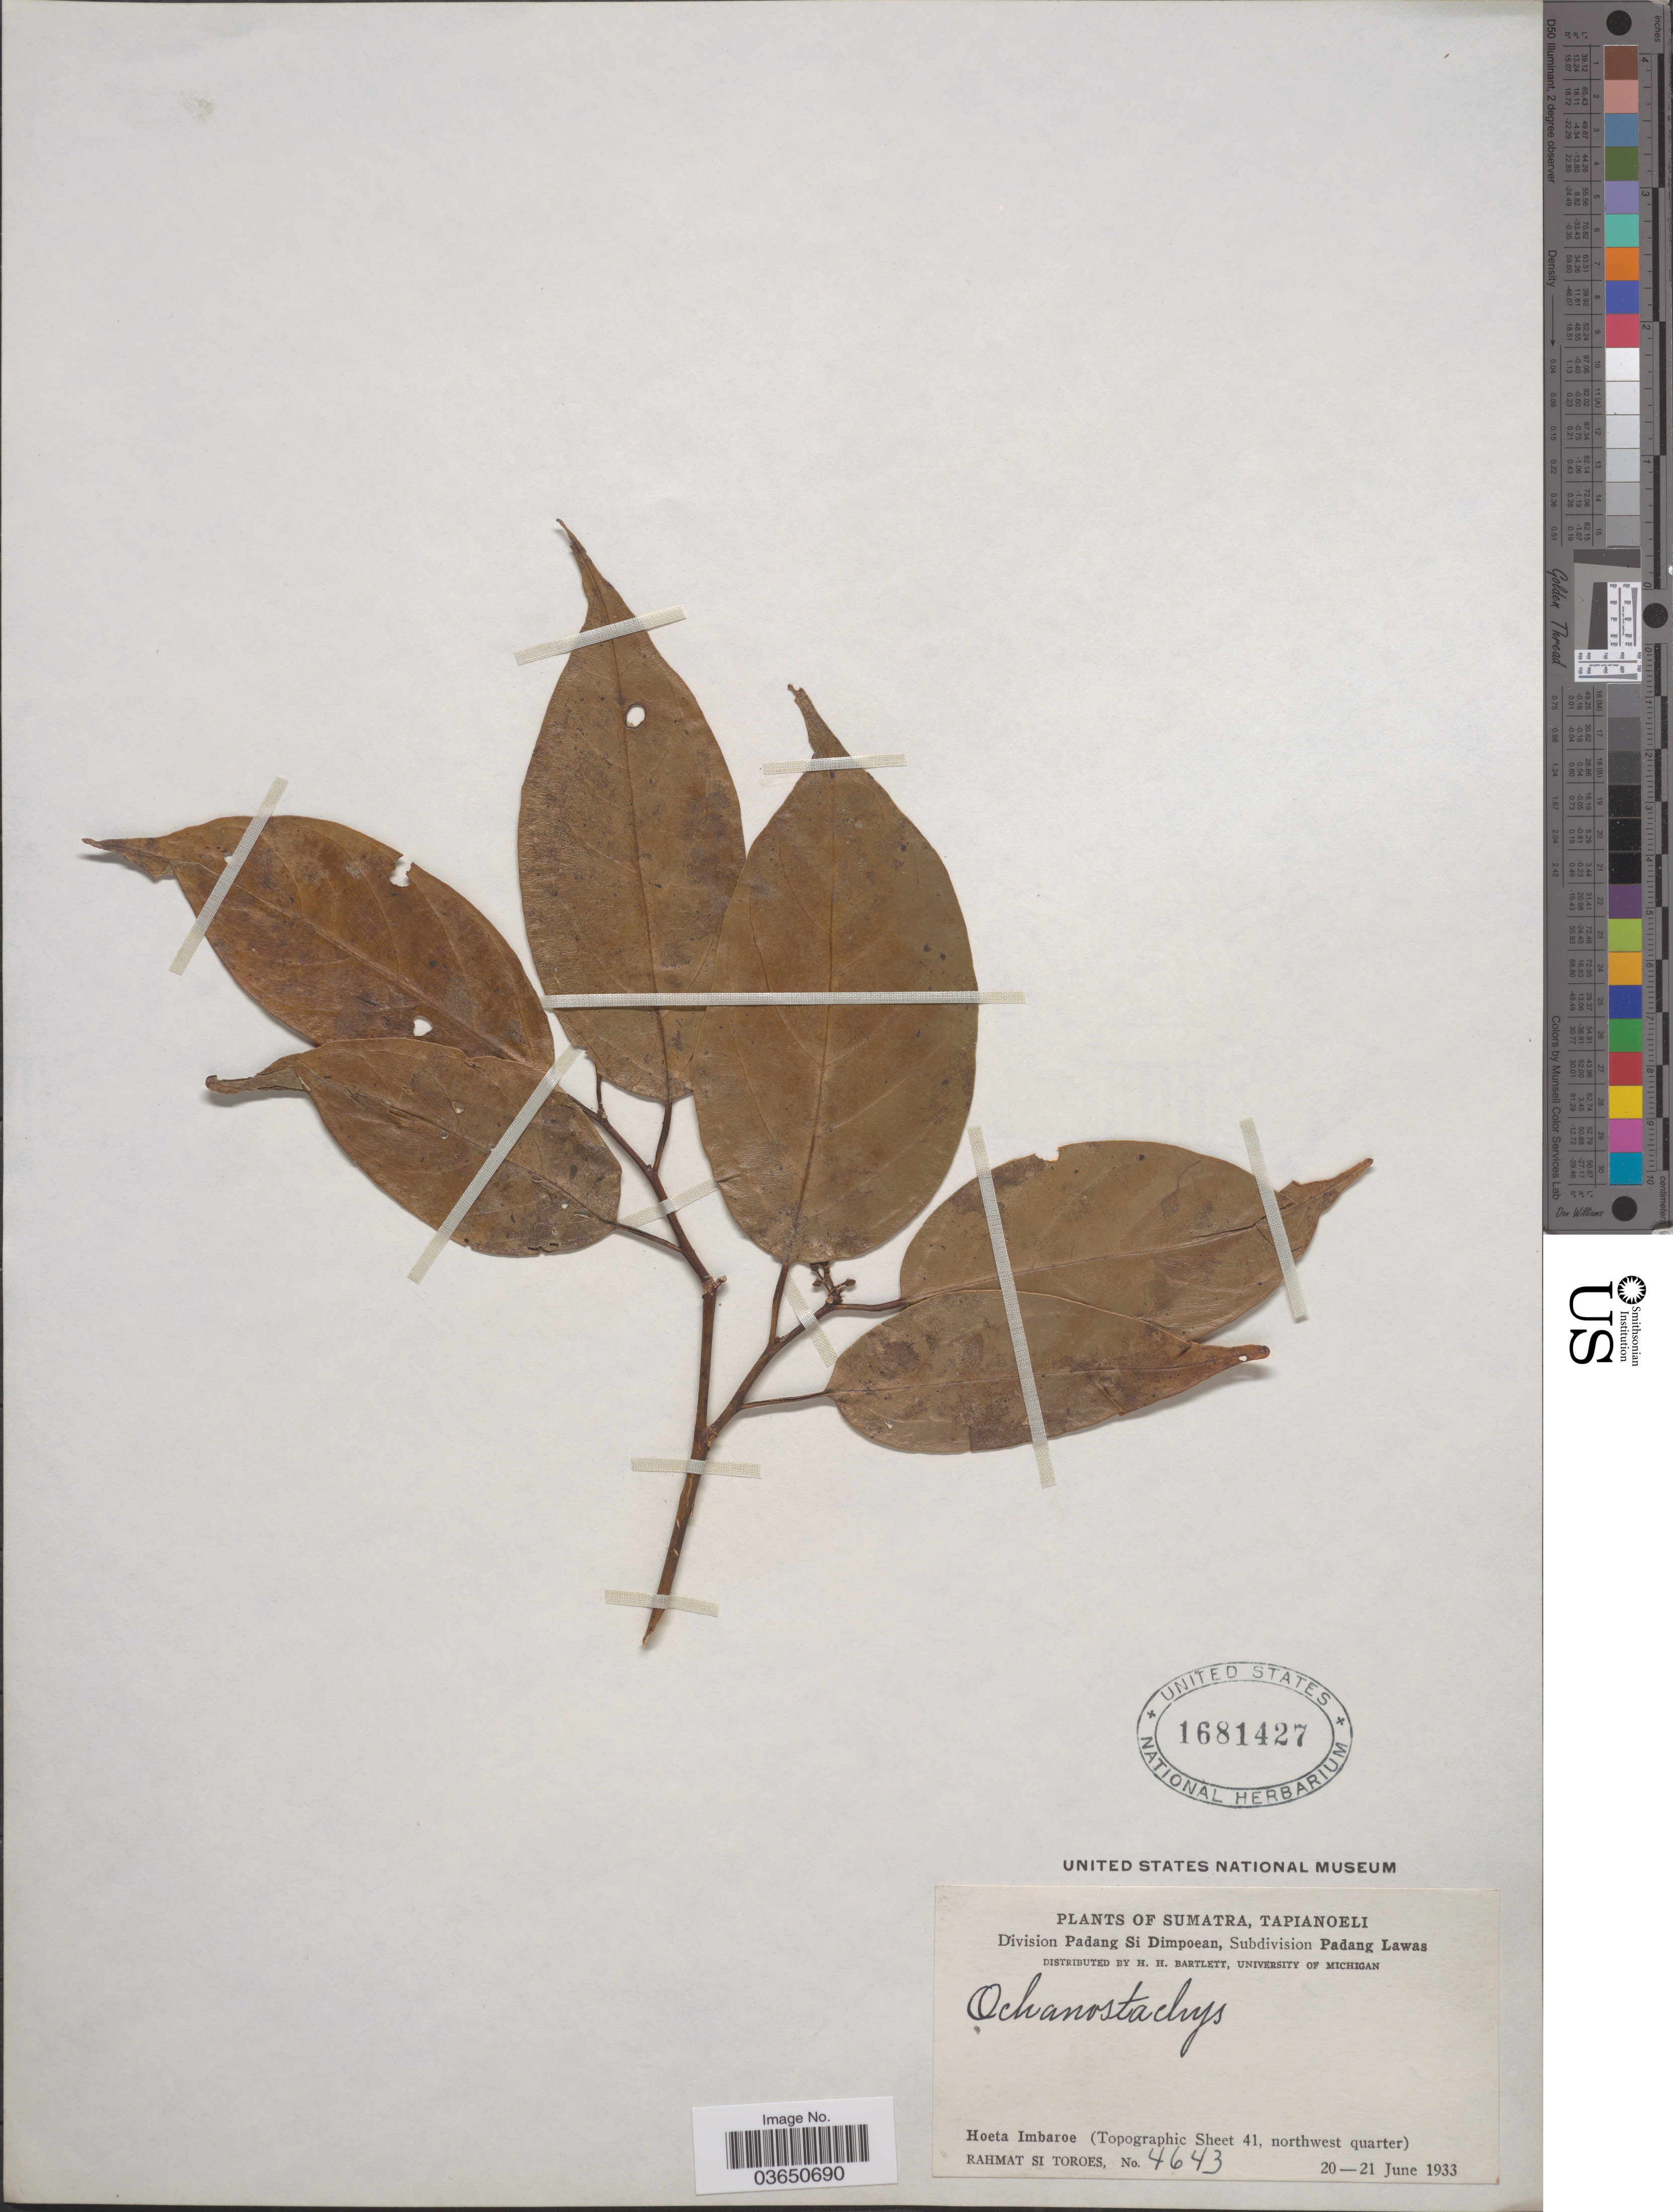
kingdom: Plantae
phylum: Tracheophyta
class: Magnoliopsida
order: Santalales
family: Coulaceae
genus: Ochanostachys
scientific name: Ochanostachys sp.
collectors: Rahmat Si Boeea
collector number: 4643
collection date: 1933-06-20/1933-06-21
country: Indonesia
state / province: Sumatra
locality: Tapianoeli. Division Padang Si Dimpoean, Subdivision Padang Lawas. Hoeta Imbaroe (Topographic Sheet 41, northwest quarter).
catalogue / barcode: US 1681427